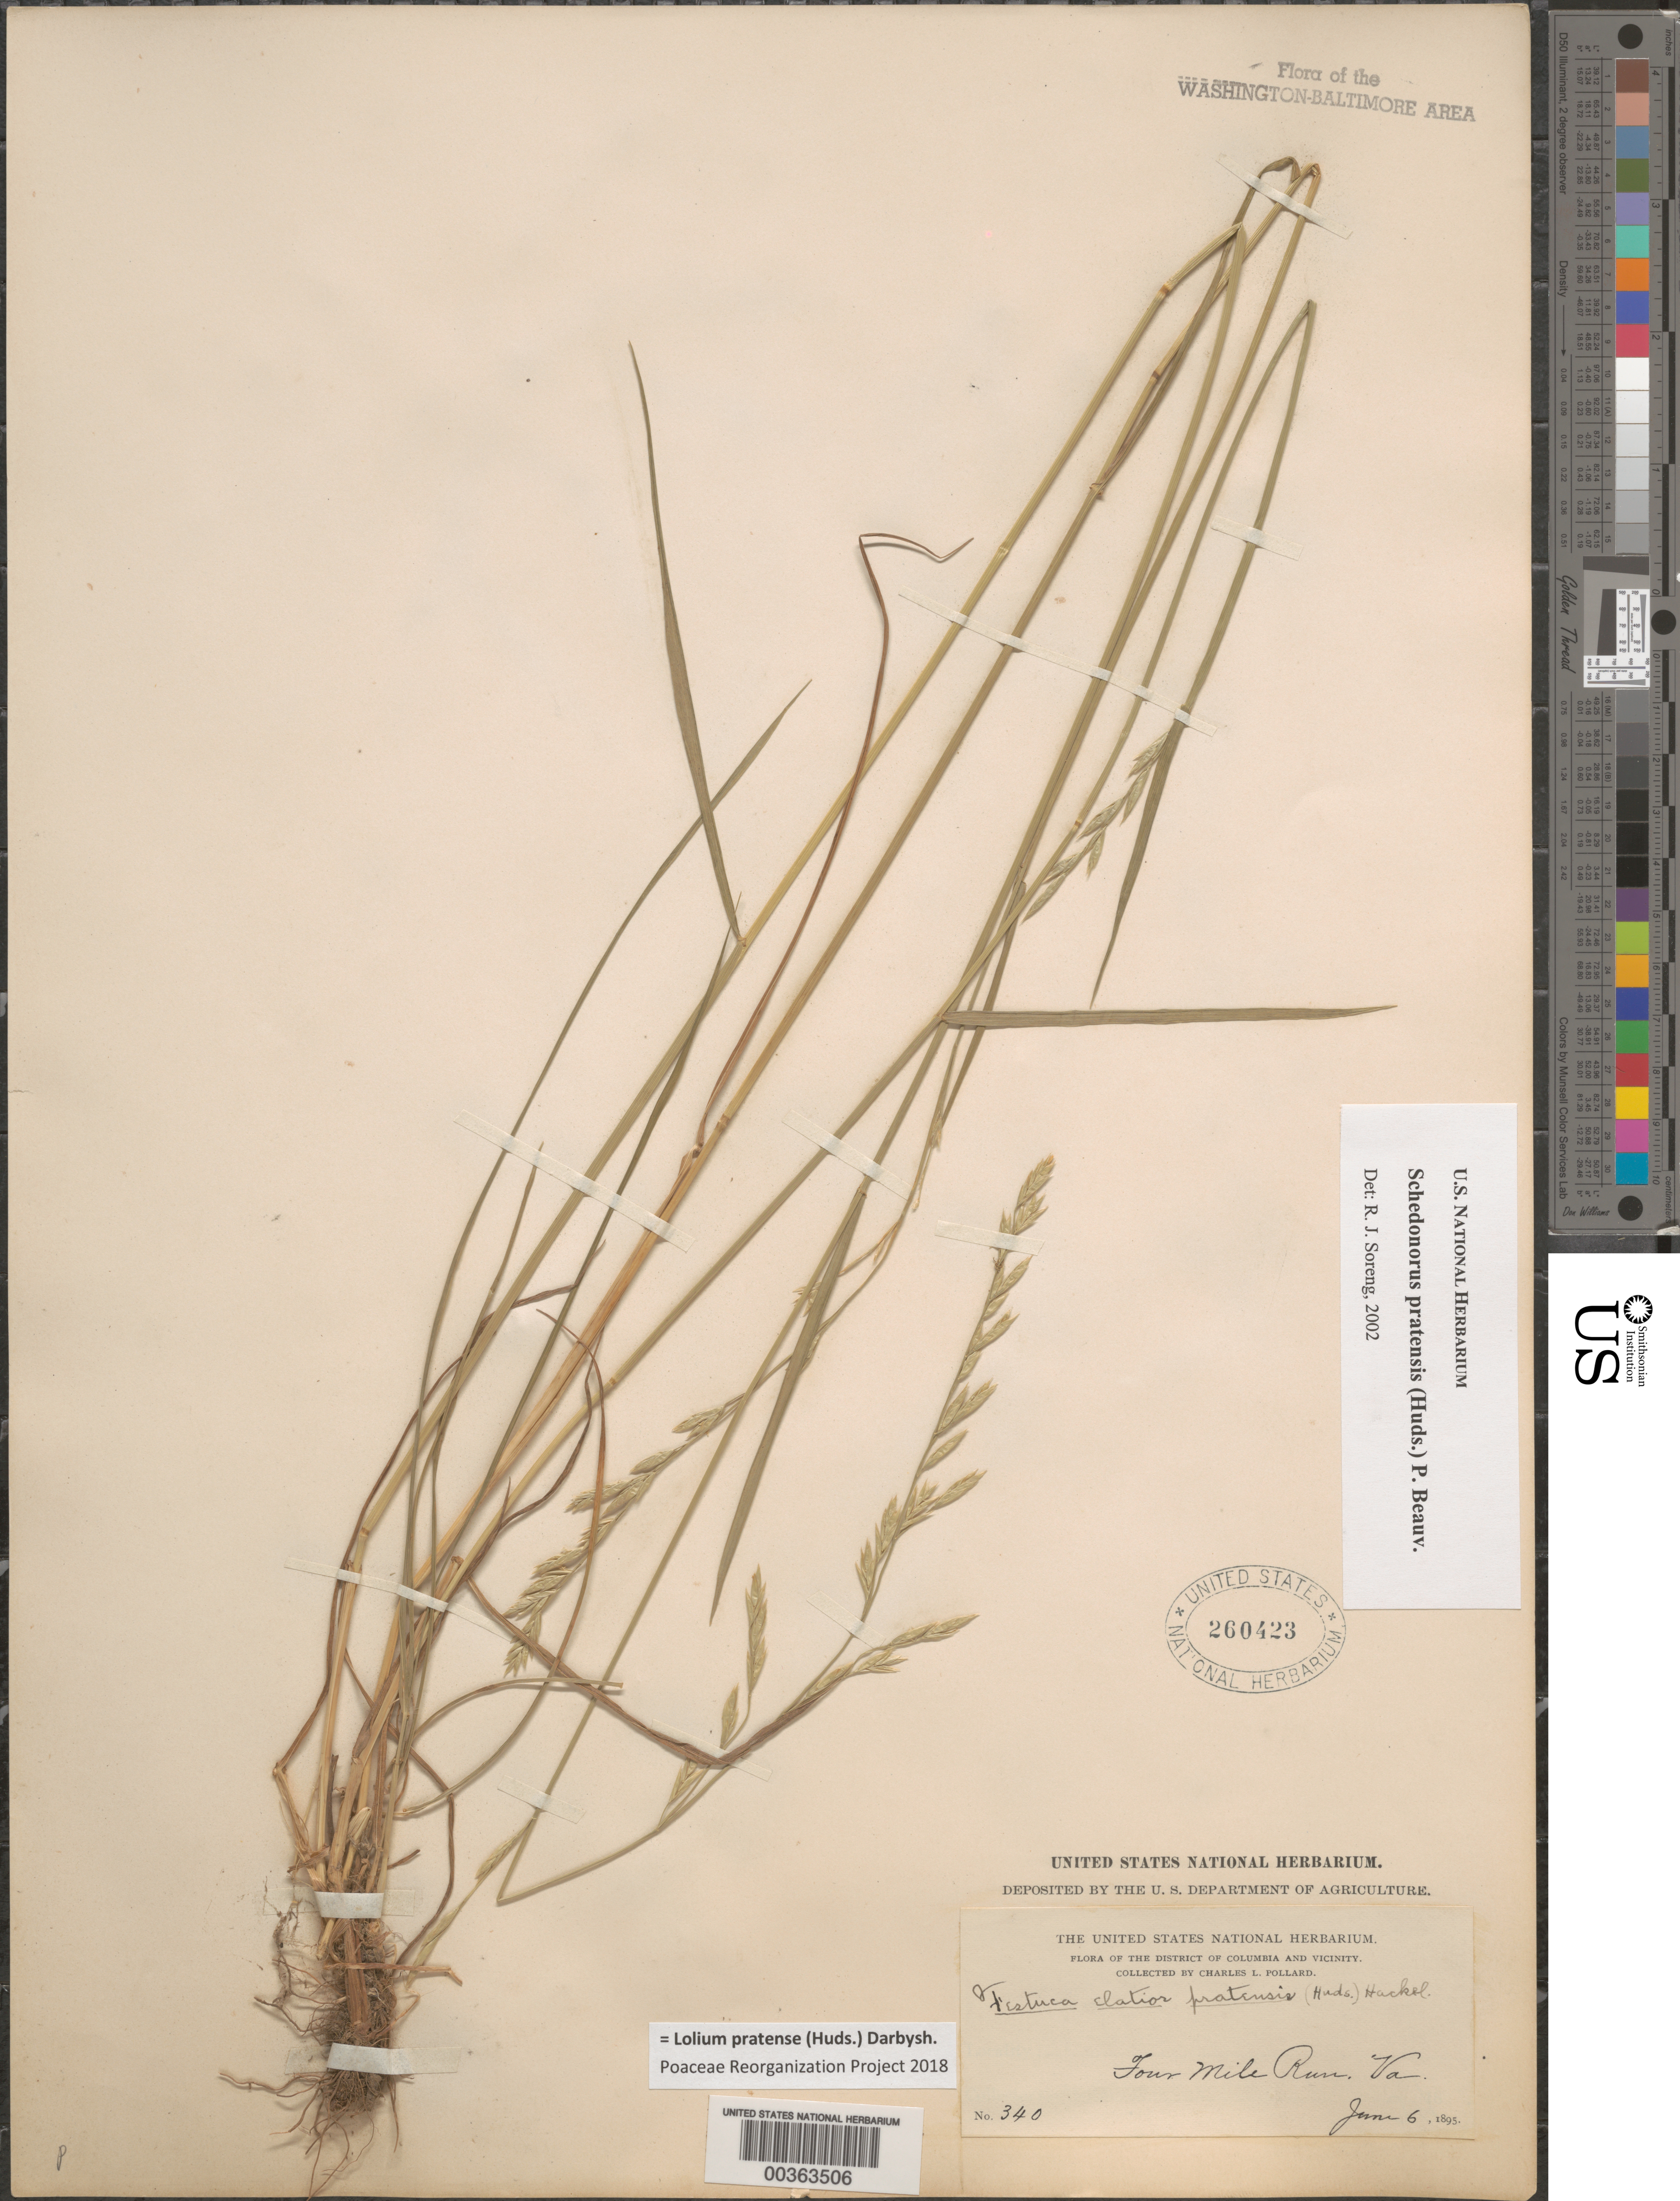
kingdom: Plantae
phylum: Tracheophyta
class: Liliopsida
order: Poales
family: Poaceae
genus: Lolium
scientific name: Lolium pratense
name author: (Huds.) Darbysh.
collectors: C. L. Pollard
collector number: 340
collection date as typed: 06 Jun 1895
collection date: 1895-06-06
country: United States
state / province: Virginia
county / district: Arlington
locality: Four Mile Run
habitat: Meadows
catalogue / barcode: US 260423